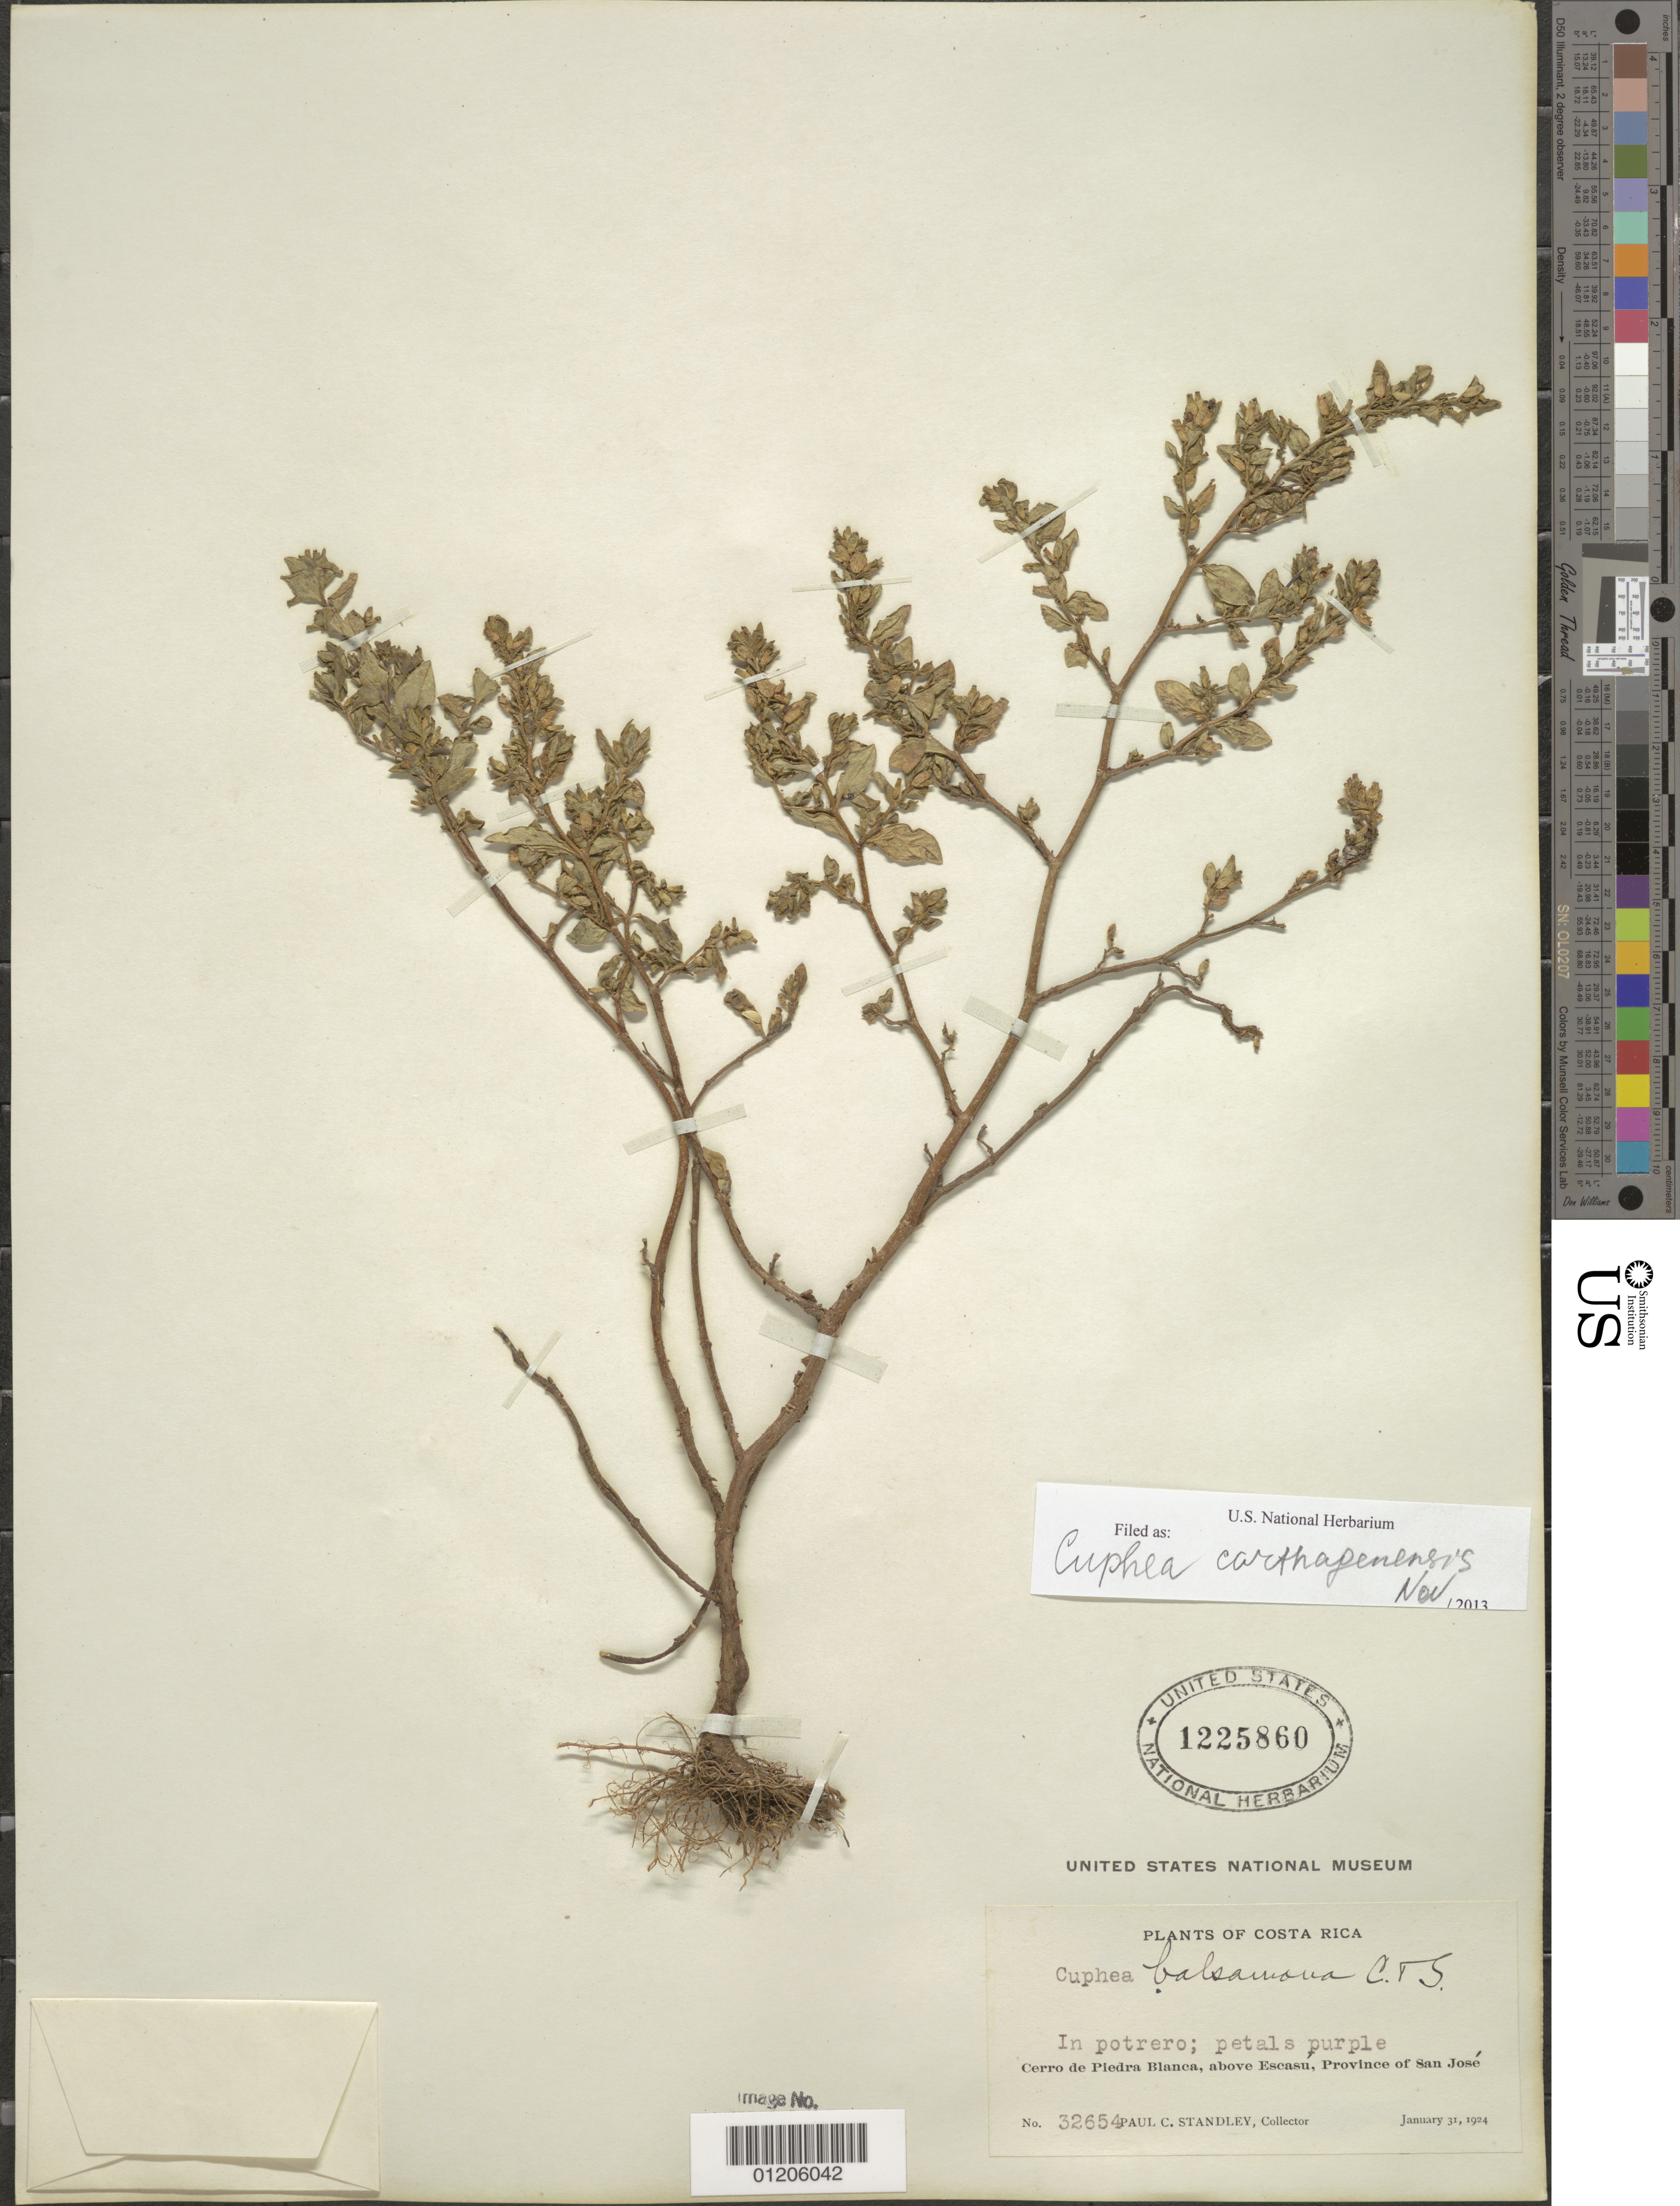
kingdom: Plantae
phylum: Tracheophyta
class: Magnoliopsida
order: Myrtales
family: Lythraceae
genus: Cuphea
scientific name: Cuphea carthagenensis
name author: (Jacq.) J.F. Macbr.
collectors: P. C. Standley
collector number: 32654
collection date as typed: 31 Jan 1924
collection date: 1924-01-31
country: Costa Rica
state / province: San José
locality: Cerro de Piedra Blanca, above Escasú.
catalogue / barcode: US 1225860